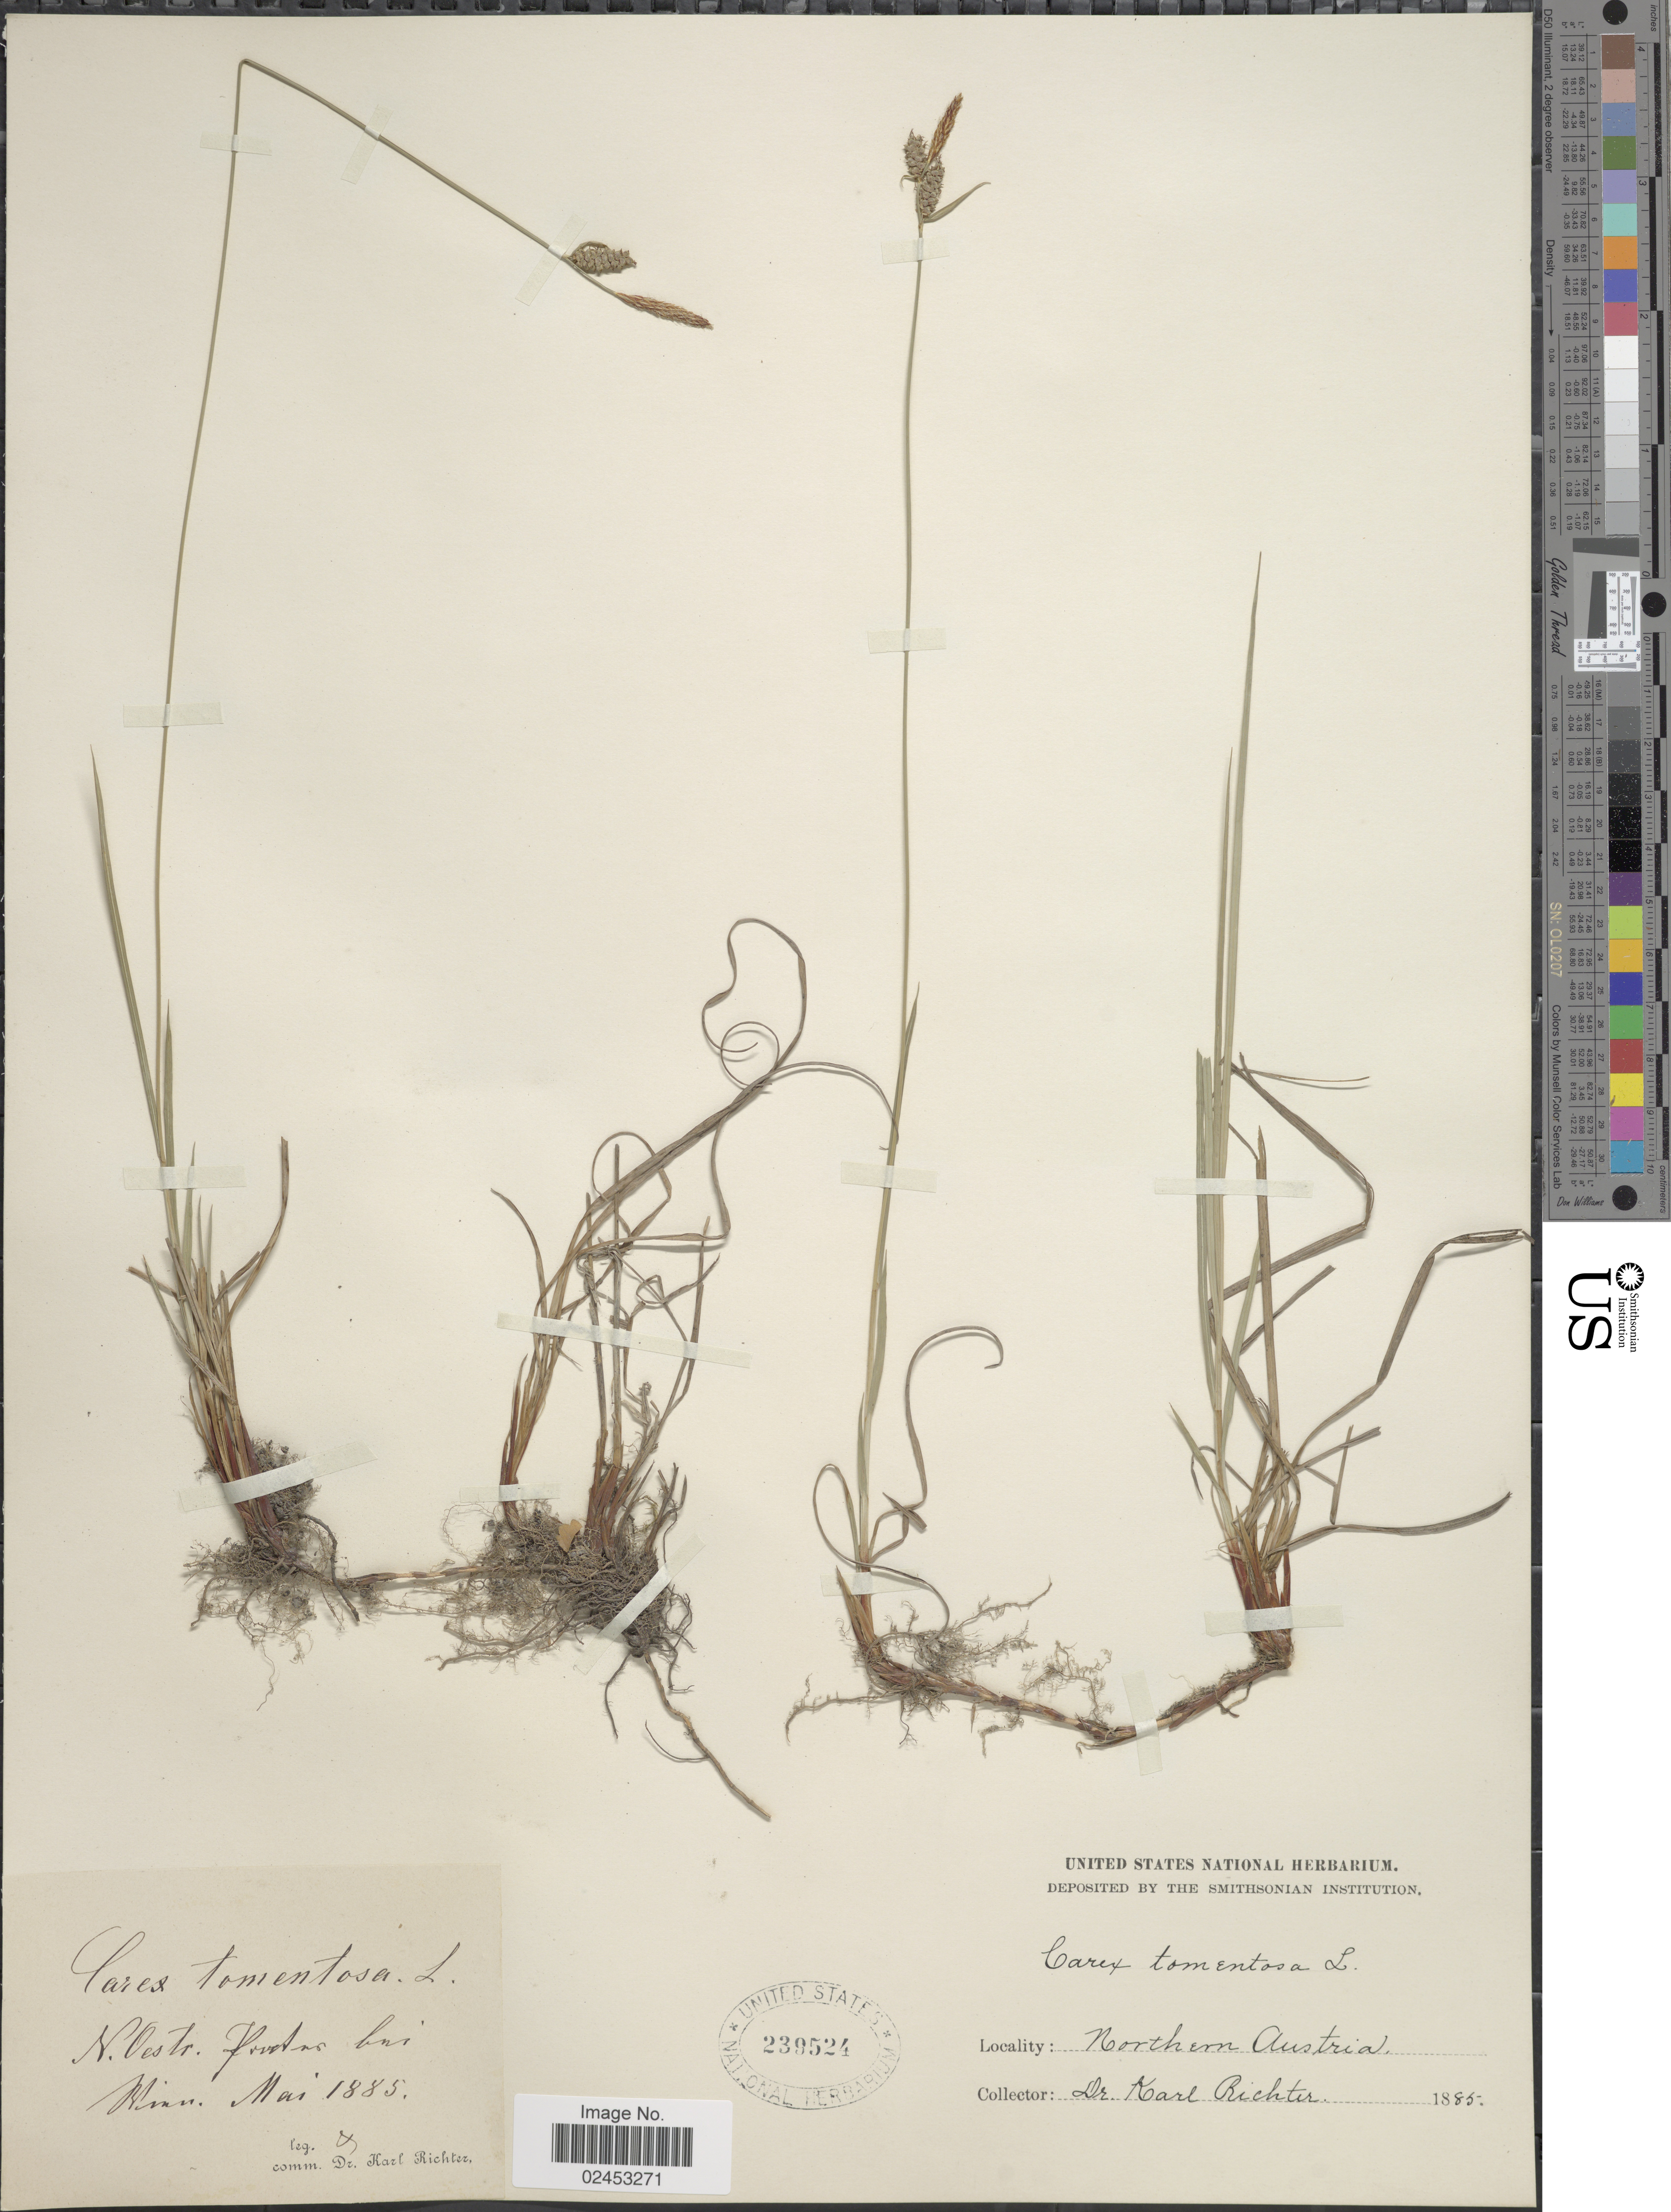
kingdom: Plantae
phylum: Tracheophyta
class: Liliopsida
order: Poales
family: Cyperaceae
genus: Carex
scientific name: Carex tomentosa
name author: L.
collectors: K. Richter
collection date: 1885-05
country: Austria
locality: N. Oestr. fluvetas [interpreted] bei Klian [interpreted], Northern Austria.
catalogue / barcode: US 239524